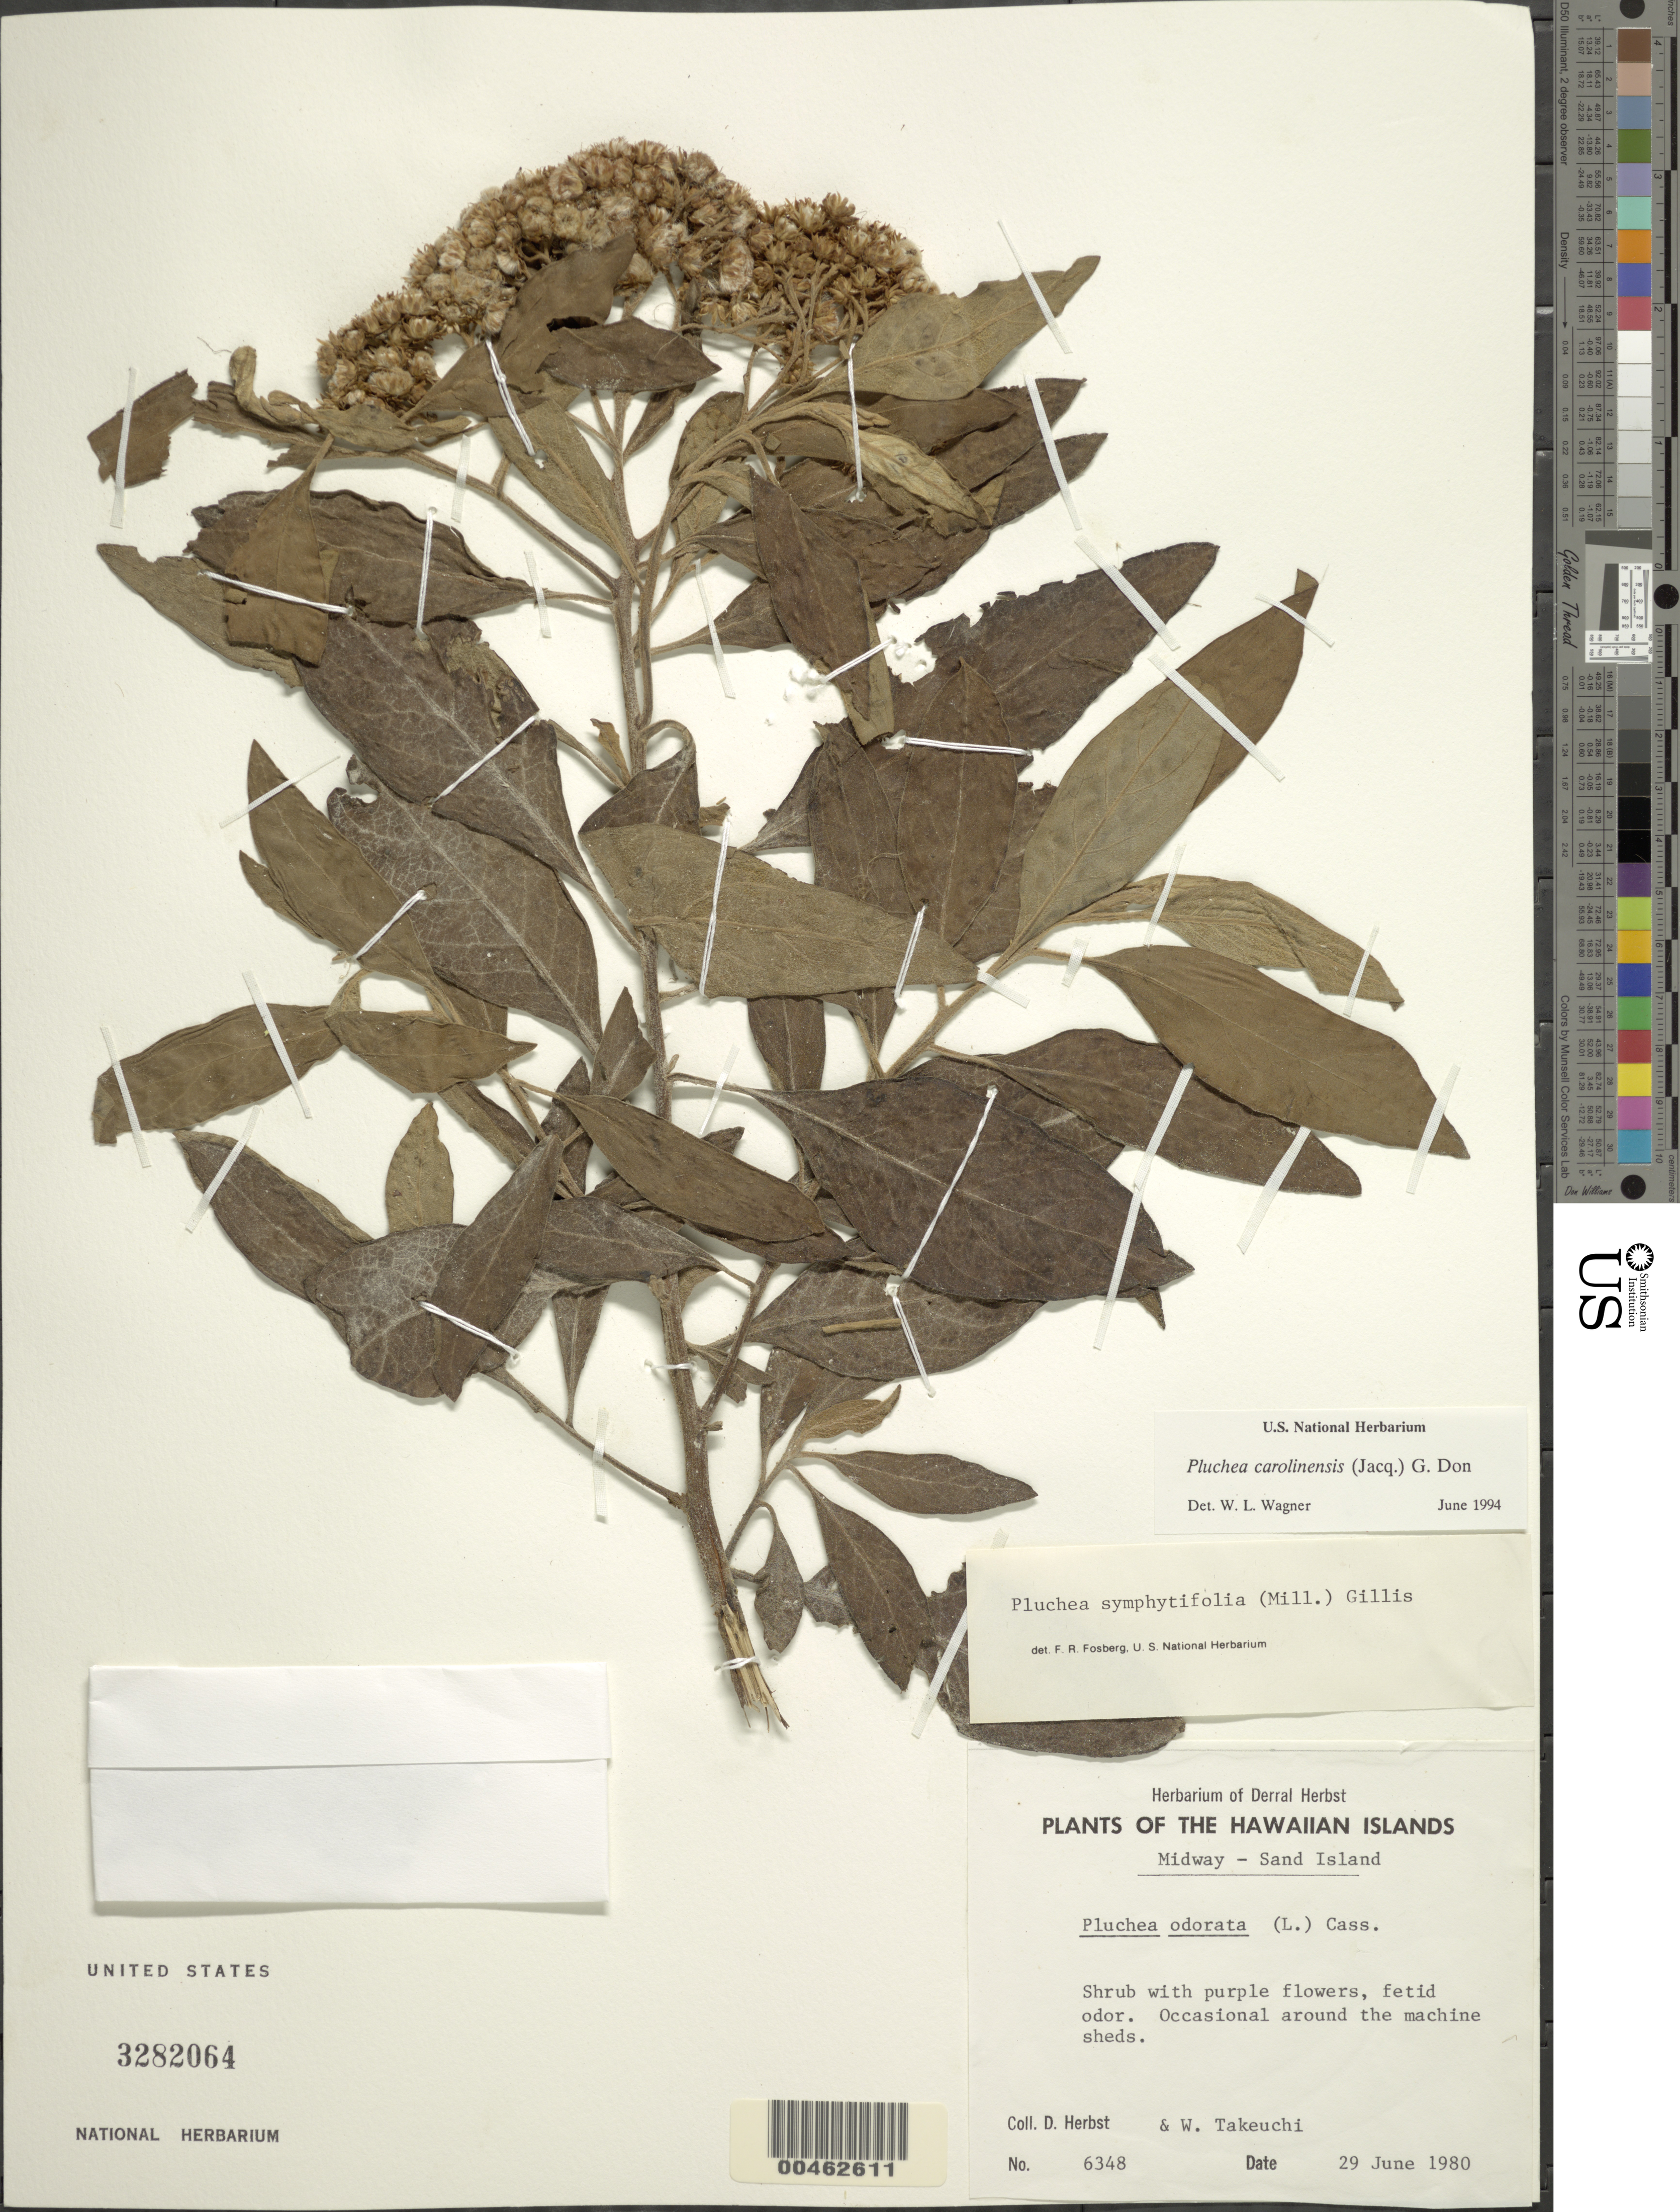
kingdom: Plantae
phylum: Tracheophyta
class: Magnoliopsida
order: Asterales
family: Asteraceae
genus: Pluchea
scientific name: Pluchea carolinensis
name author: (Jacq.) D. Don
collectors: D. R. Herbst & W. N. Takeuchi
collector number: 6348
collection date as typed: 29 Jun 1980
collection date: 1980-06-29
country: United States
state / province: Hawaii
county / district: Honolulu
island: Sand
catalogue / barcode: US 3282064